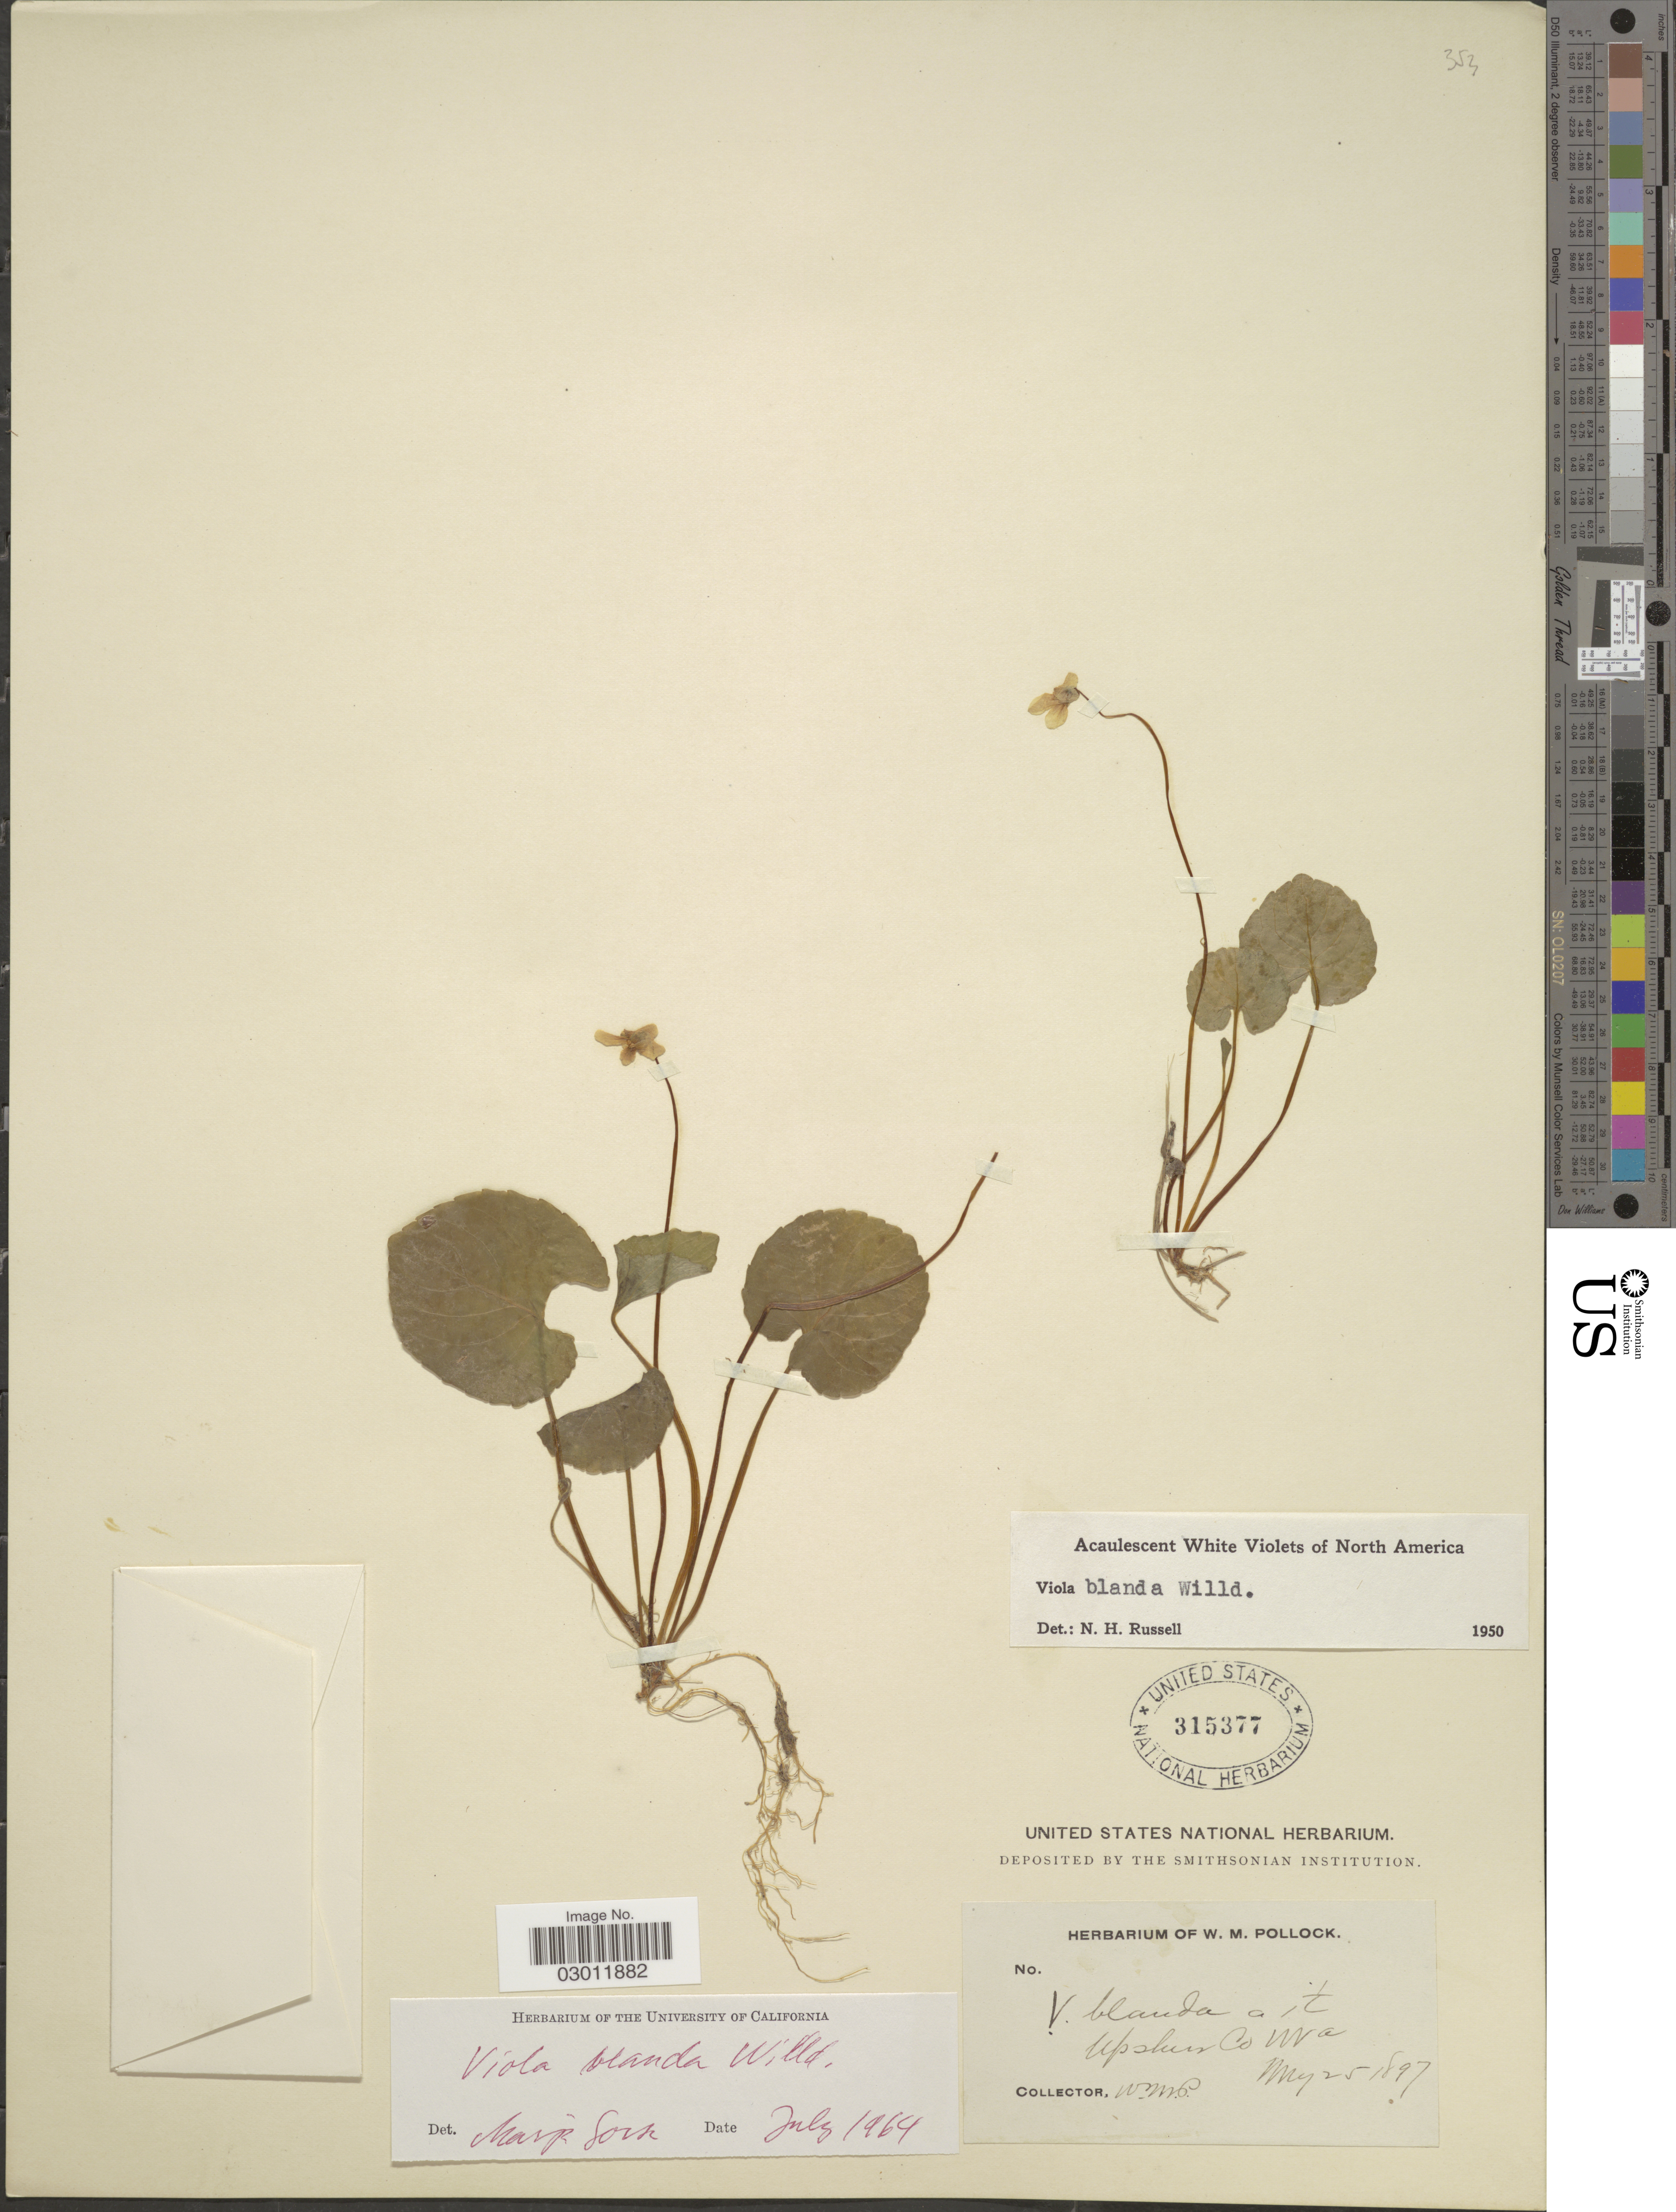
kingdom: Plantae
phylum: Tracheophyta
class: Magnoliopsida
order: Malpighiales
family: Violaceae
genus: Viola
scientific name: Viola blanda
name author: Willd.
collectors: W. M. Pollock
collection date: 1897-05-25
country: United States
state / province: West Virginia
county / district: Upshur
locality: WVa.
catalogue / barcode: US 315377